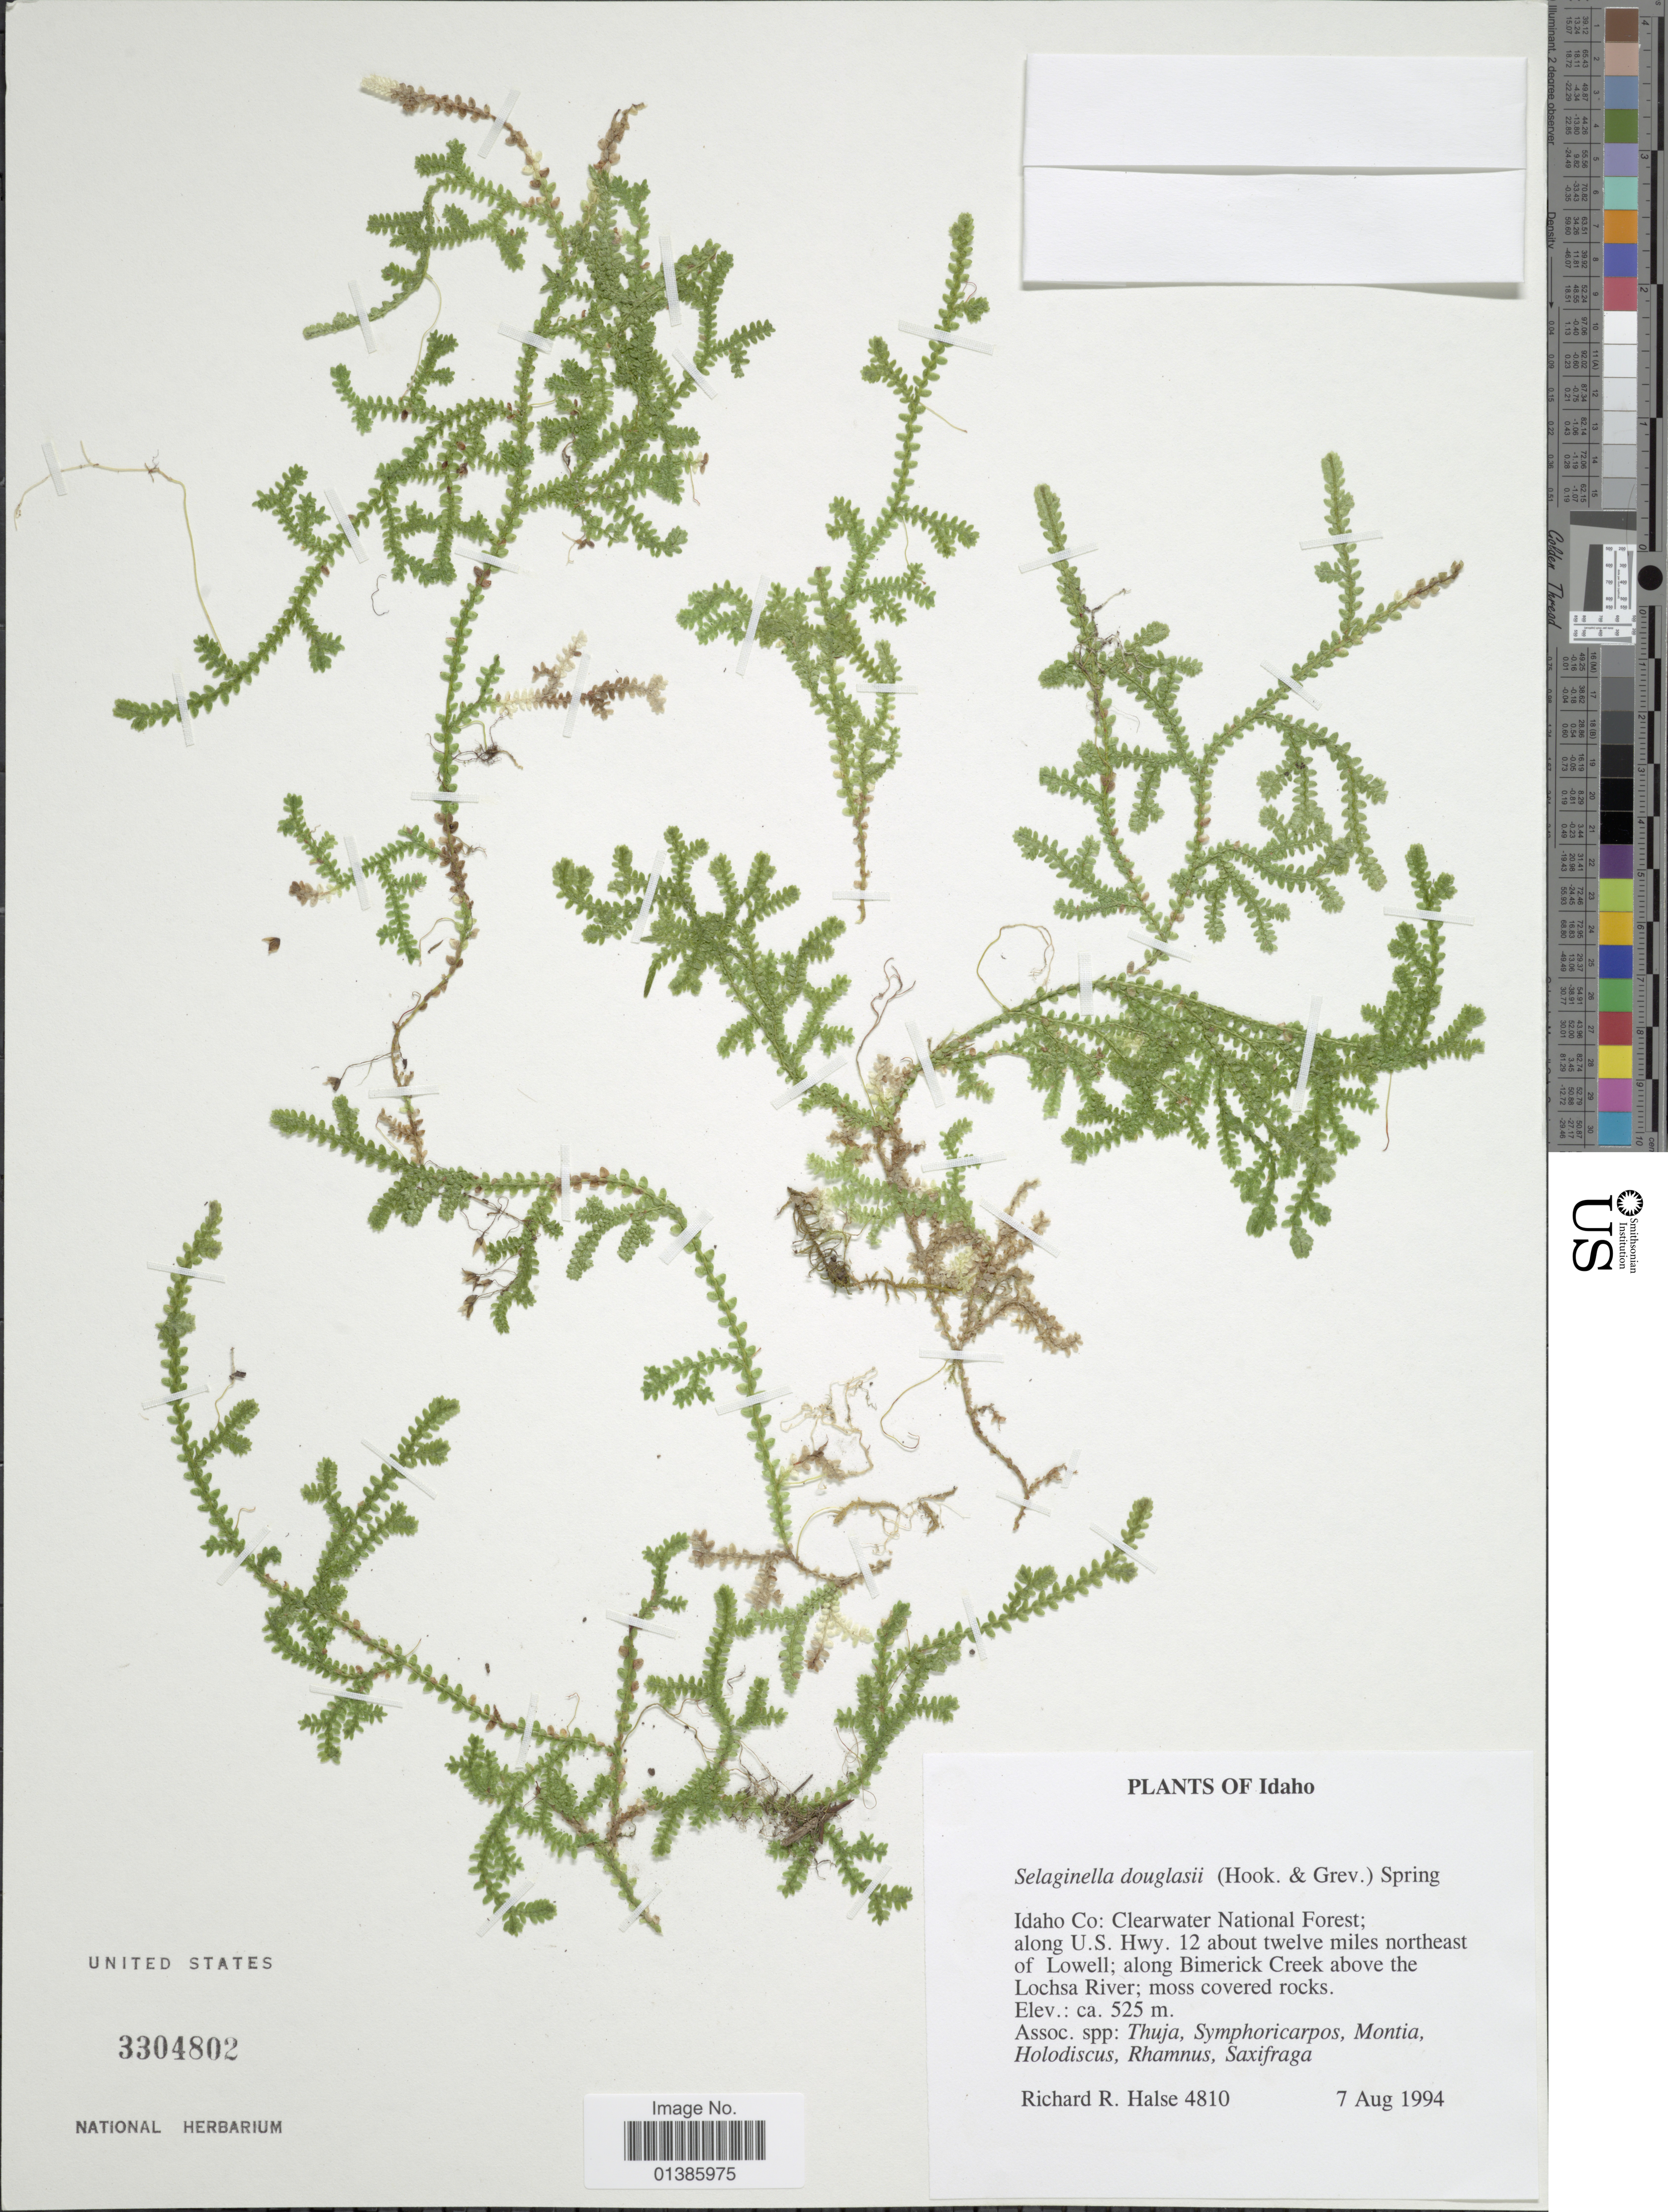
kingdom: Plantae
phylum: Tracheophyta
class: Lycopodiopsida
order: Selaginellales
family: Selaginellaceae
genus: Selaginella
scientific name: Selaginella douglasii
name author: (Hook. & Grev.) Spring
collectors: R. Halse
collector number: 4810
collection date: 1994-08-07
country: United States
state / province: Idaho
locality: Clearwater National Forest; along U.S. Hwy. 12 about twelve miles northeast of Lowell; along Bumerick Creek above the Lochsa River.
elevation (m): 525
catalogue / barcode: US 3304802